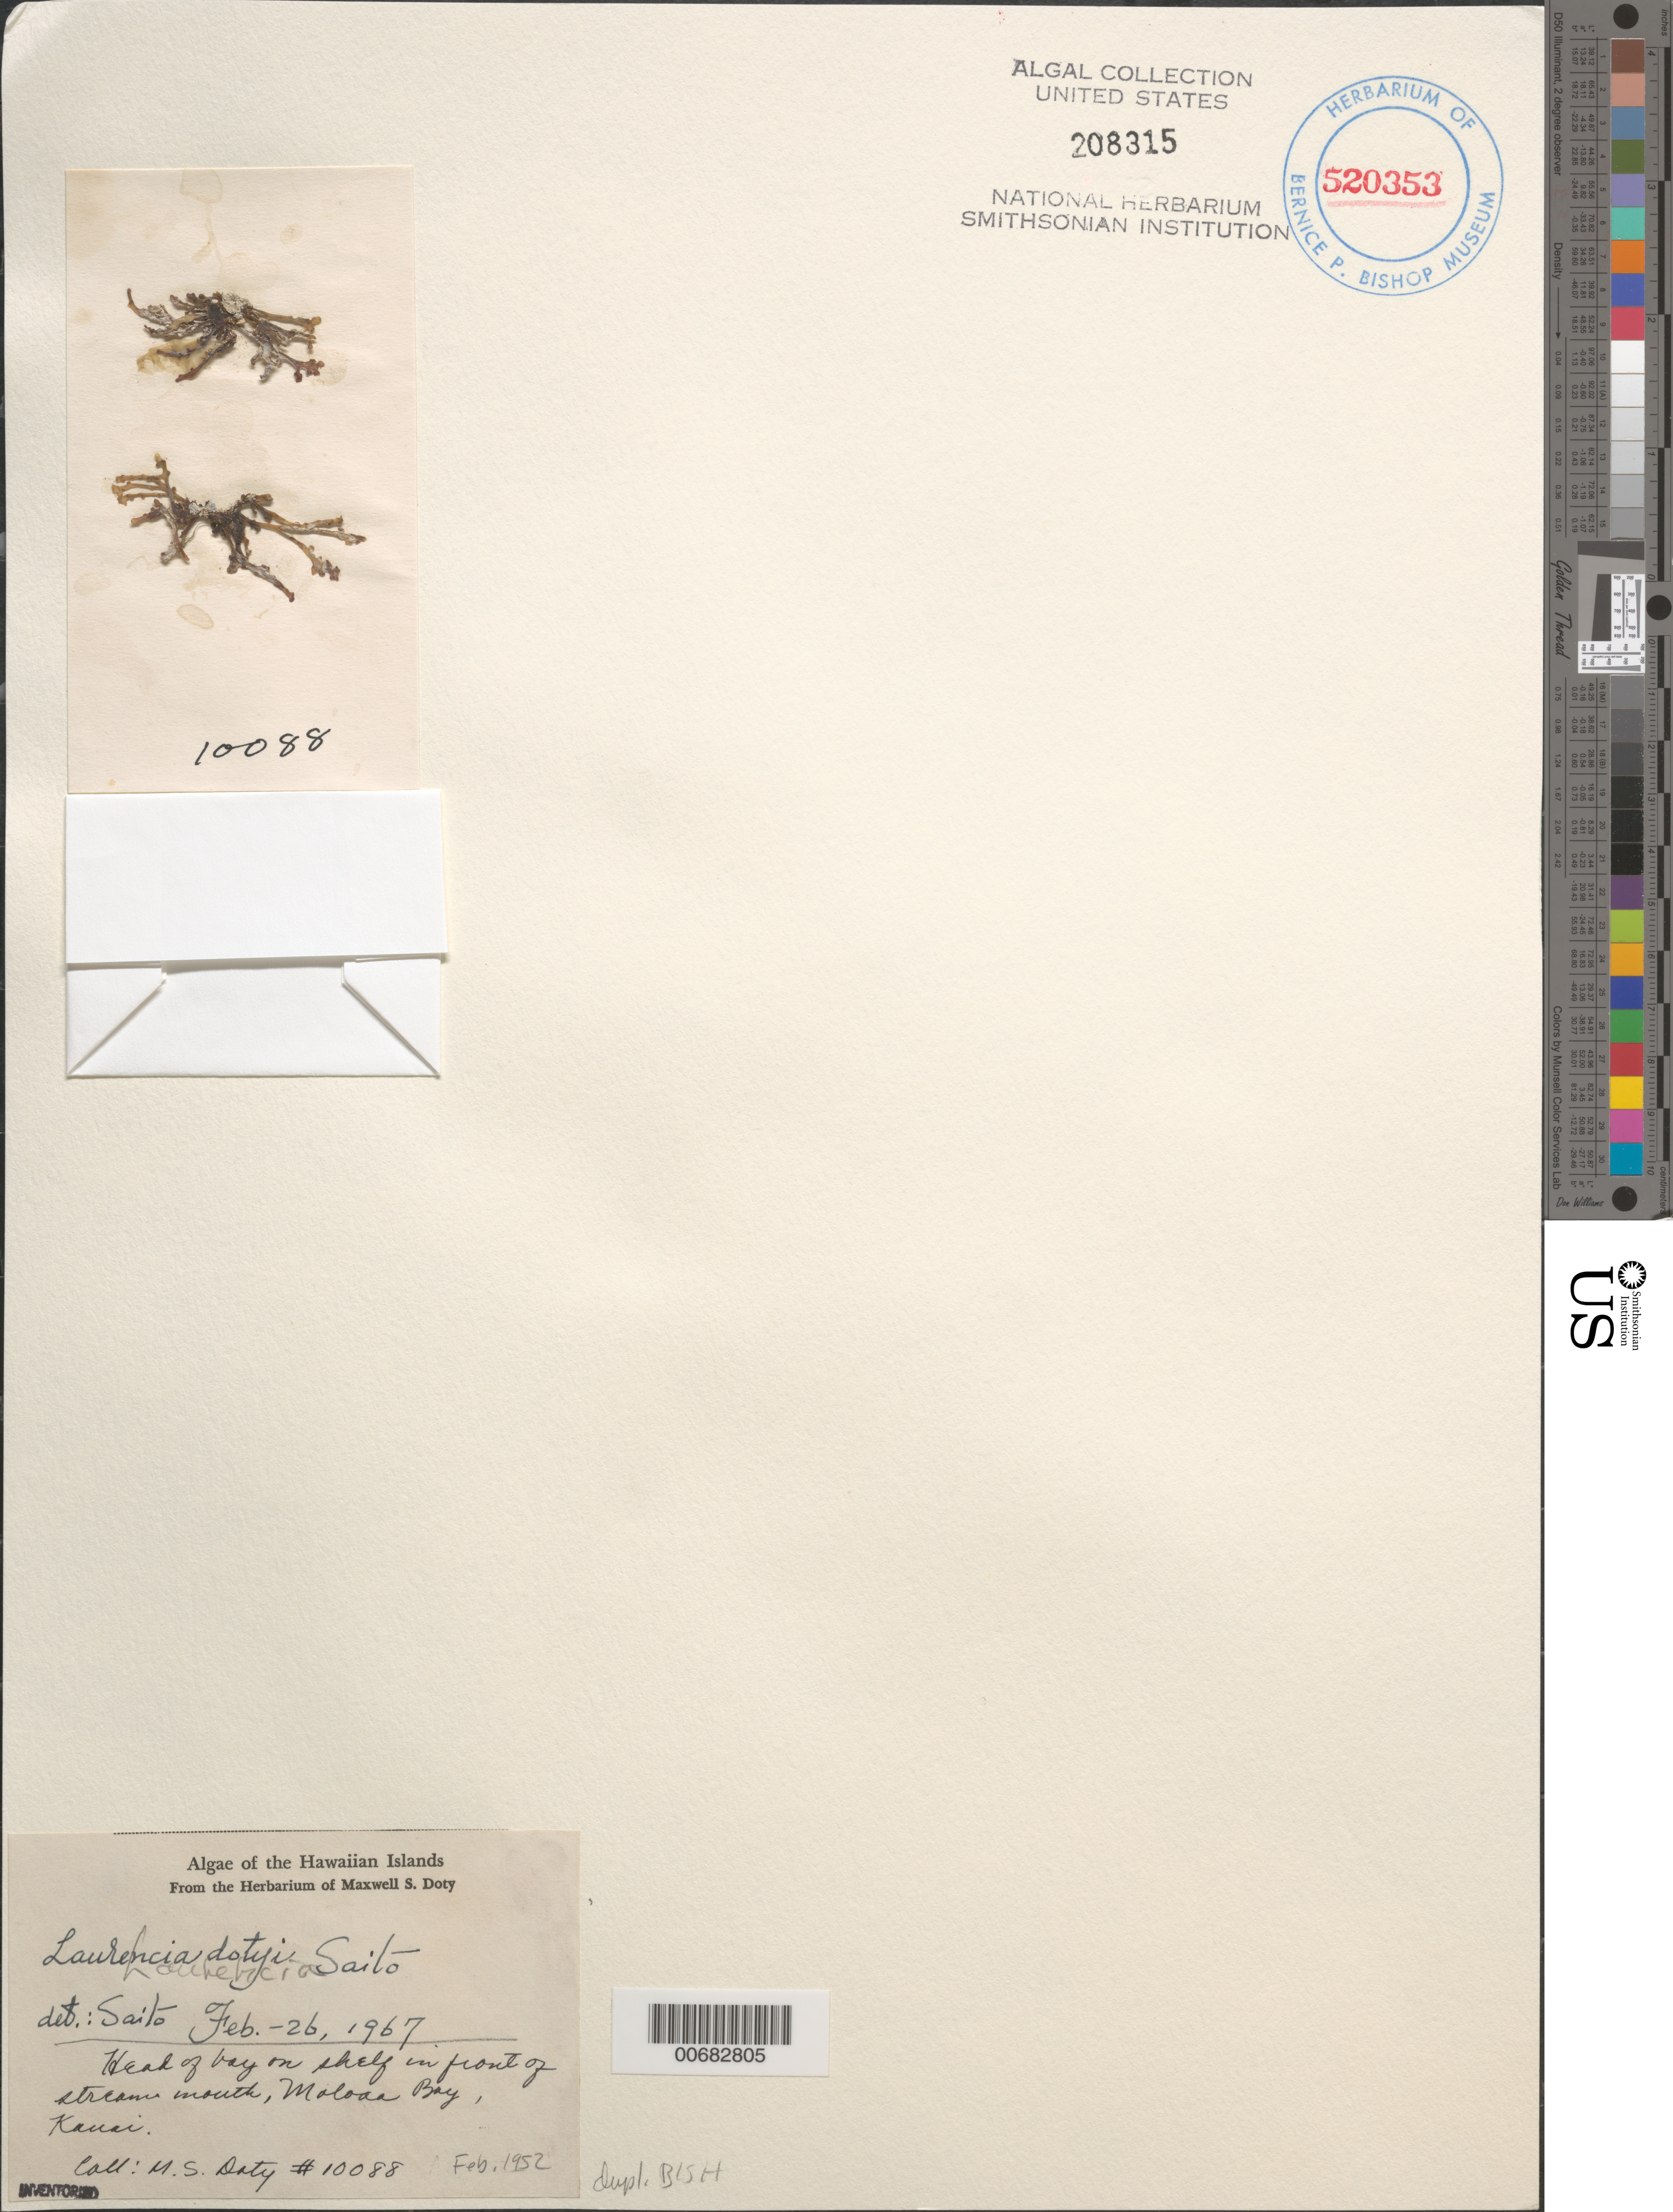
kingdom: Plantae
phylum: Rhodophyta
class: Florideophyceae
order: Ceramiales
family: Rhodomelaceae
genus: Chondrophycus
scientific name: Chondrophycus dotyi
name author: (Saito) K.W. Nam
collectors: M. S. Doty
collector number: MSD 10088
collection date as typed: Feb 1952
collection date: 1952-02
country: United States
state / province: Hawaii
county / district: Kauai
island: Kaua'i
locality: Moloaa Bay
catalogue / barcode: US 208315